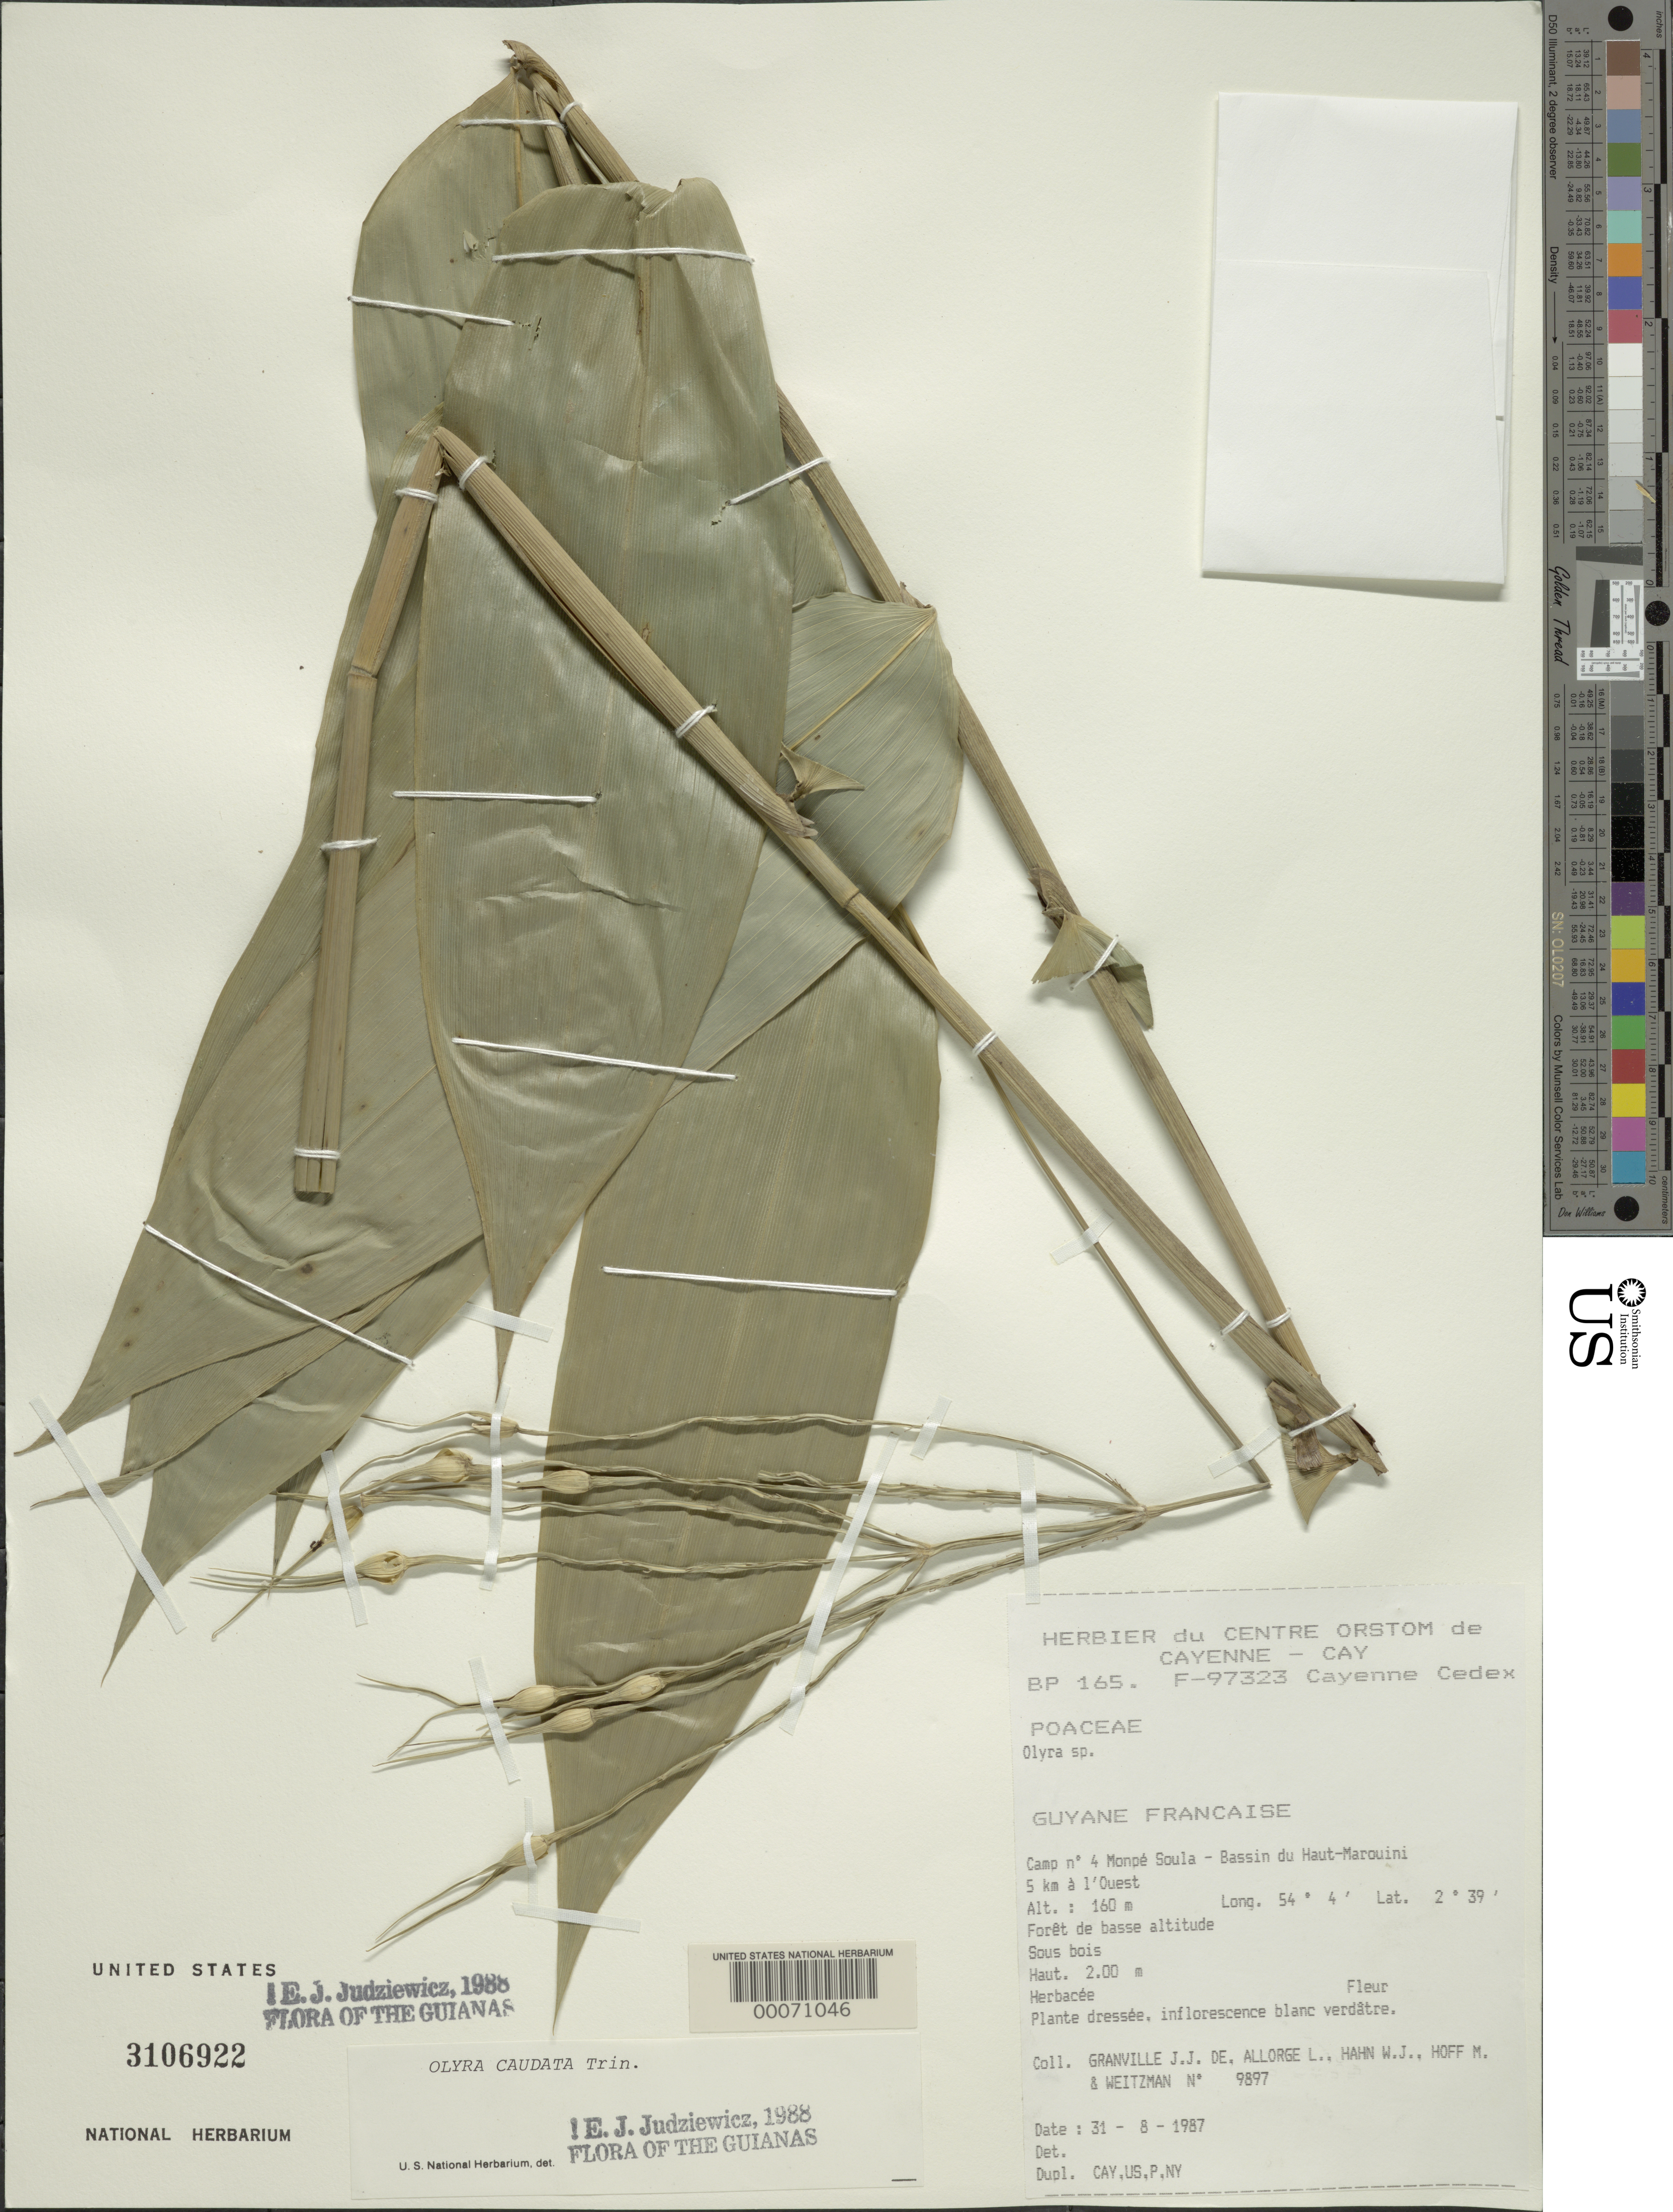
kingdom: Plantae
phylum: Tracheophyta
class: Liliopsida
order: Poales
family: Poaceae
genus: Olyra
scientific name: Olyra caudata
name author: Trin.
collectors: J.-J. de Granville, L. Allorge, W. J. Hahn, M. Hoff & A. L. Weitzman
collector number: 9897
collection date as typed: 31 Aug 1987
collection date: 1987-08-31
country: French Guiana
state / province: Saint-Laurent-du-Maroni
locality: Camp 4, monpe soula, bassin du haut-marouini, 5 km a l'oueste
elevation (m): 160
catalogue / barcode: US 3106922